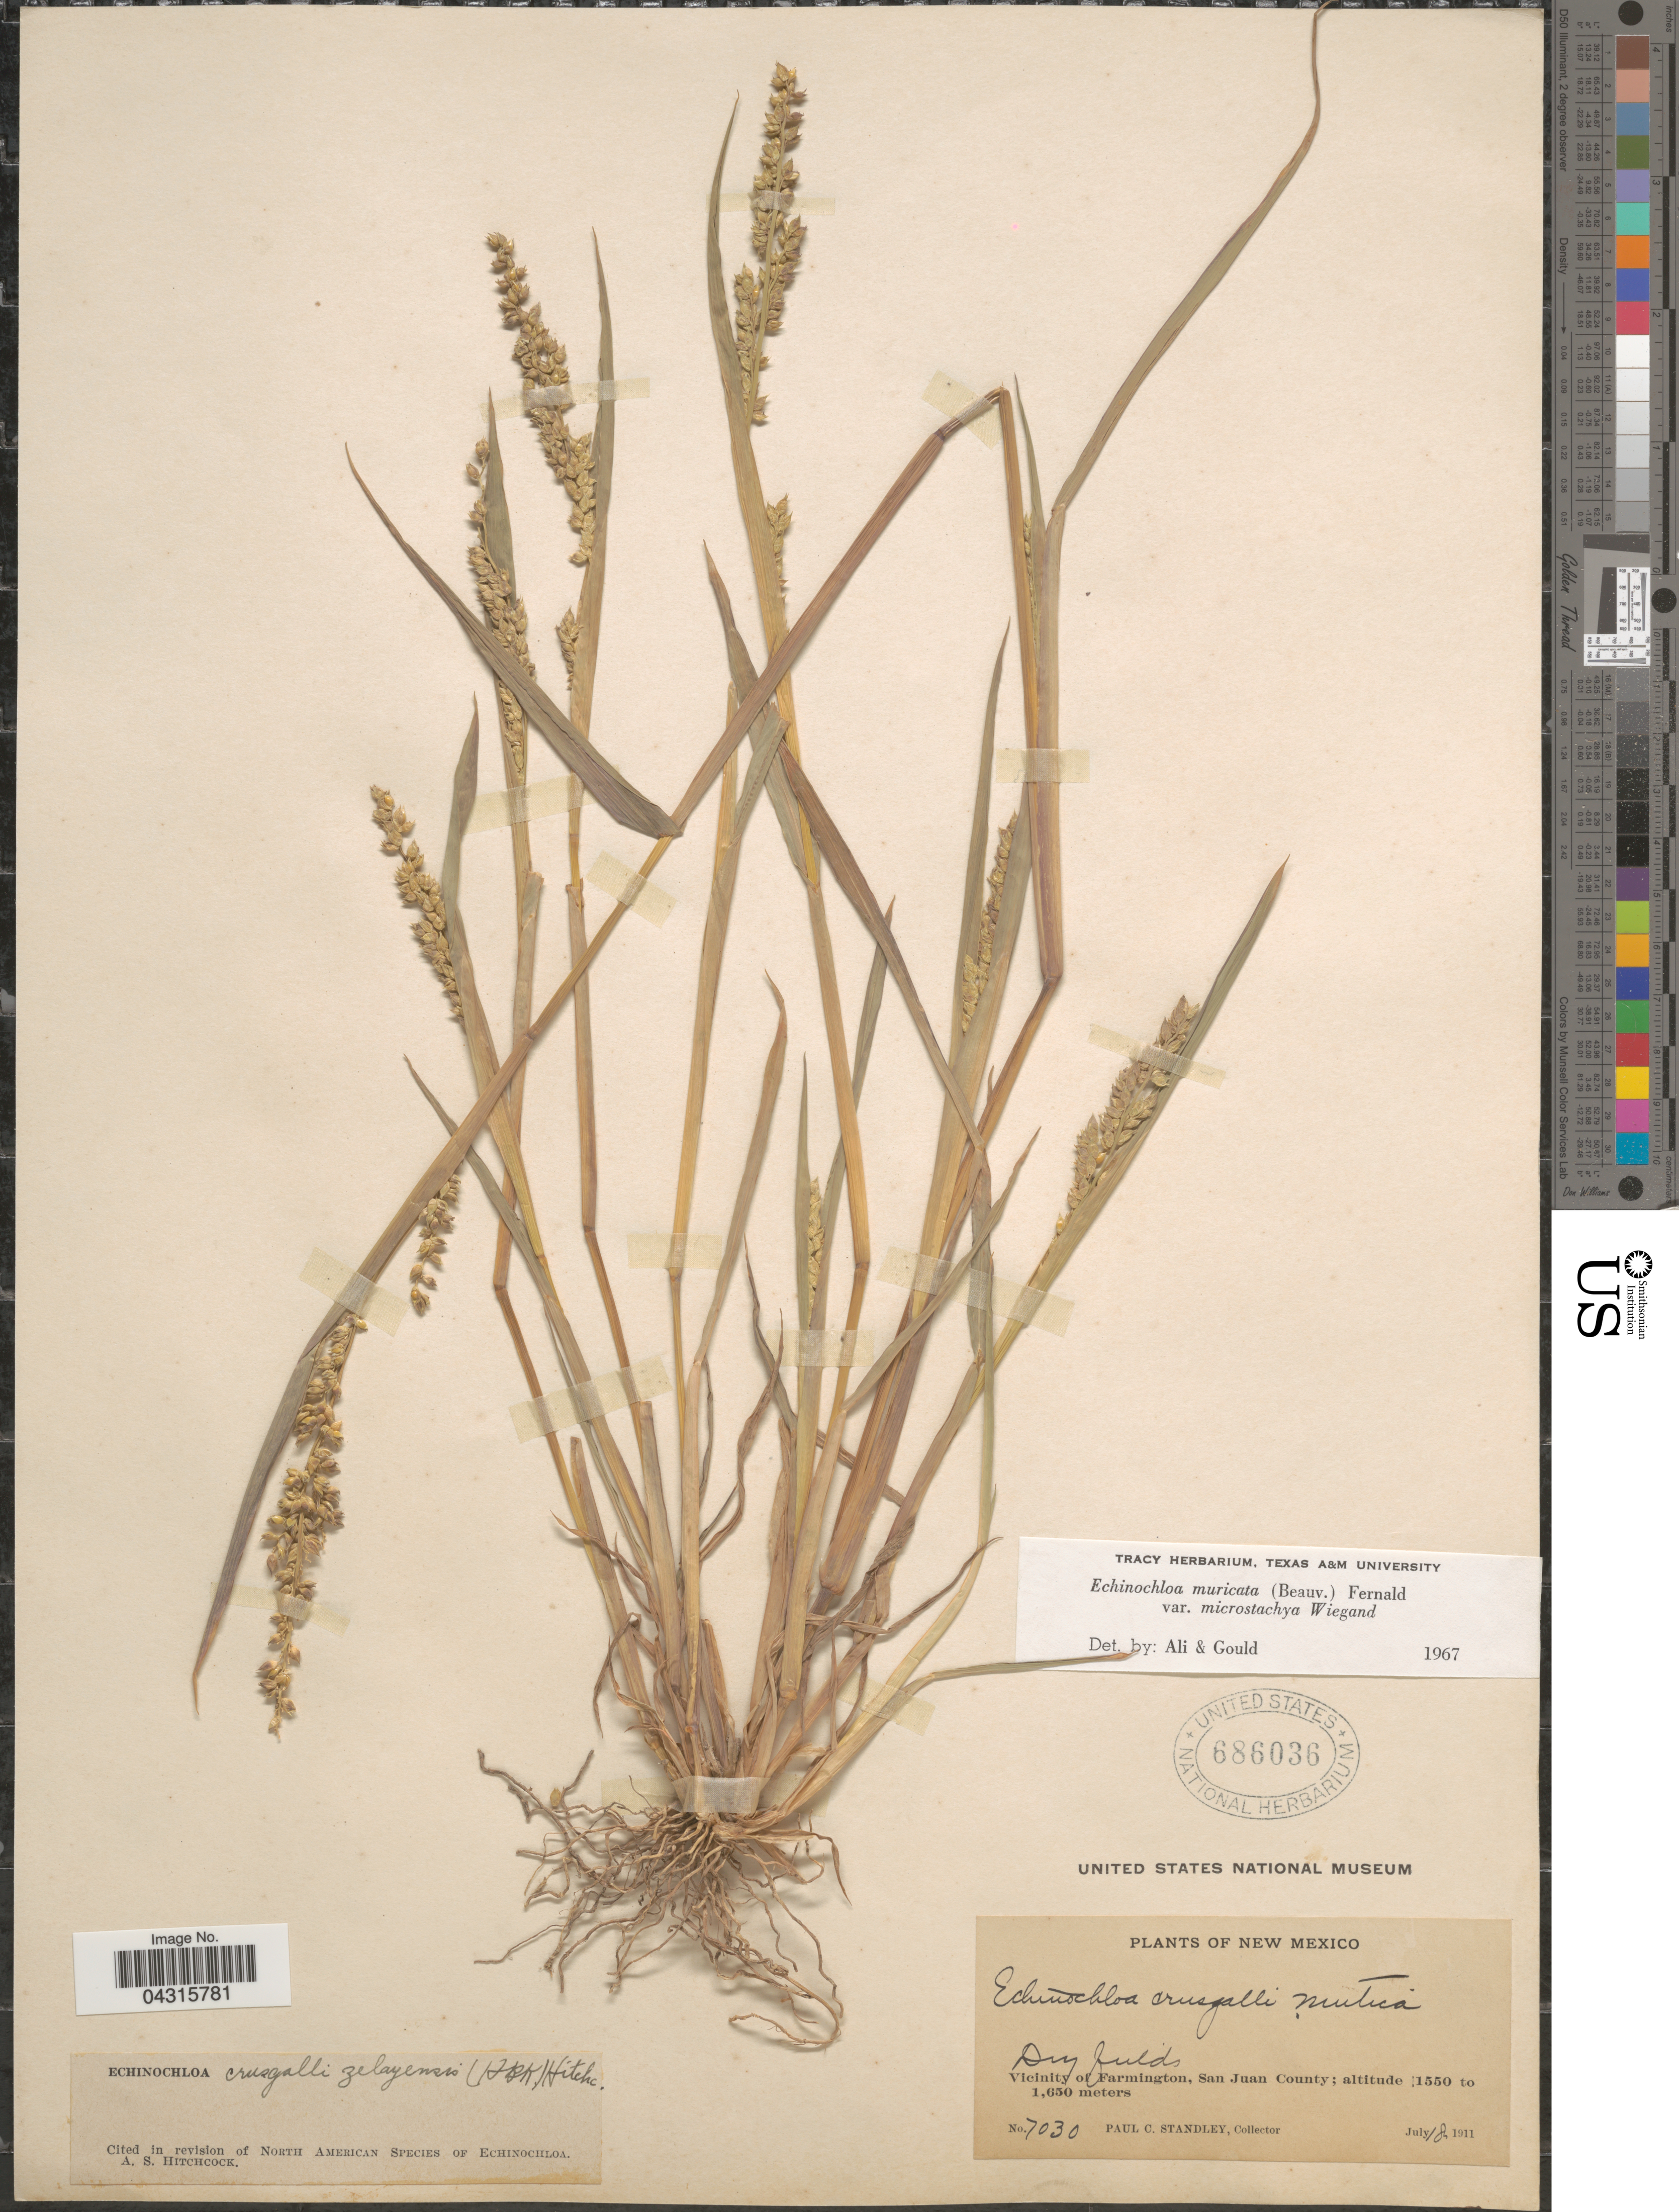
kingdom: Plantae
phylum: Tracheophyta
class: Liliopsida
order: Poales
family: Poaceae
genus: Echinochloa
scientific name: Echinochloa muricata var. microstachya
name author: Wiegand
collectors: P. C. Standley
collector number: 7030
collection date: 1911-07-18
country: United States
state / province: New Mexico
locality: Vicinity of Farmington, San Juan County.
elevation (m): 1550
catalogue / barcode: US 686036